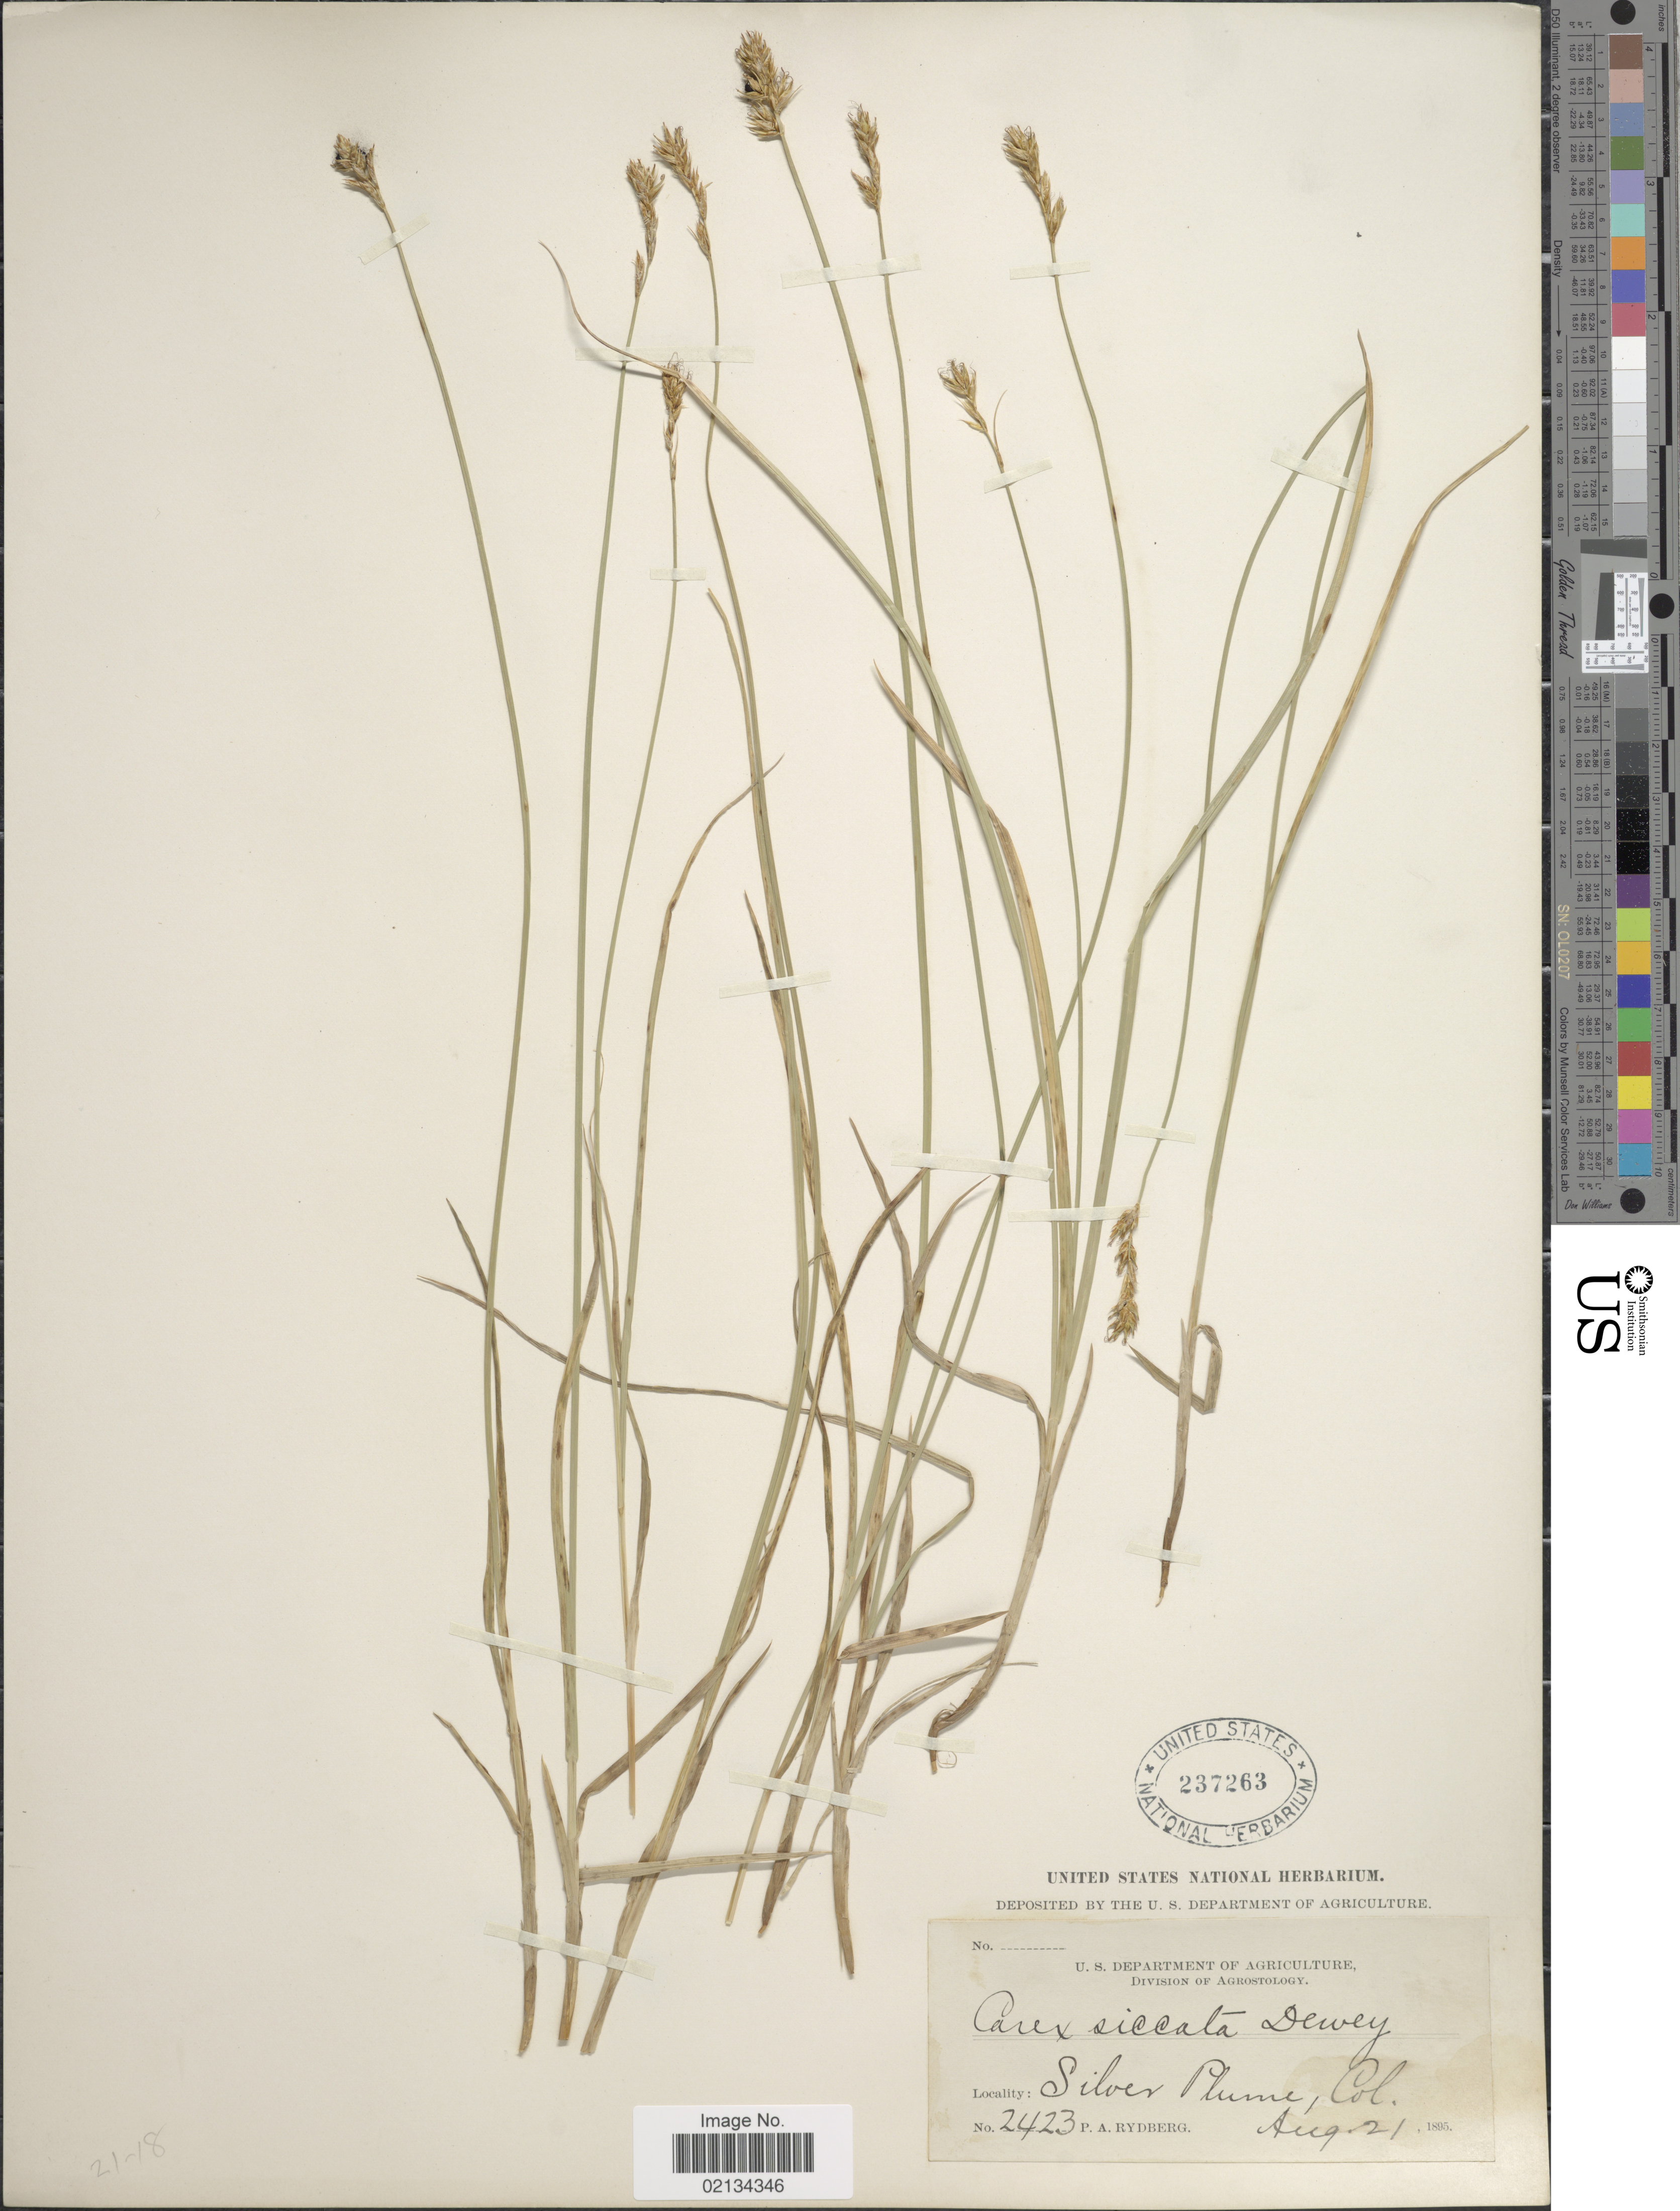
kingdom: Plantae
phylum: Tracheophyta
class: Liliopsida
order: Poales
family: Cyperaceae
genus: Carex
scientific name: Carex siccata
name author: Dewey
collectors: P. A. Rydberg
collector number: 2423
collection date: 1895-08-21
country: United States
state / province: Colorado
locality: Silver Plume.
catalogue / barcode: US 237263